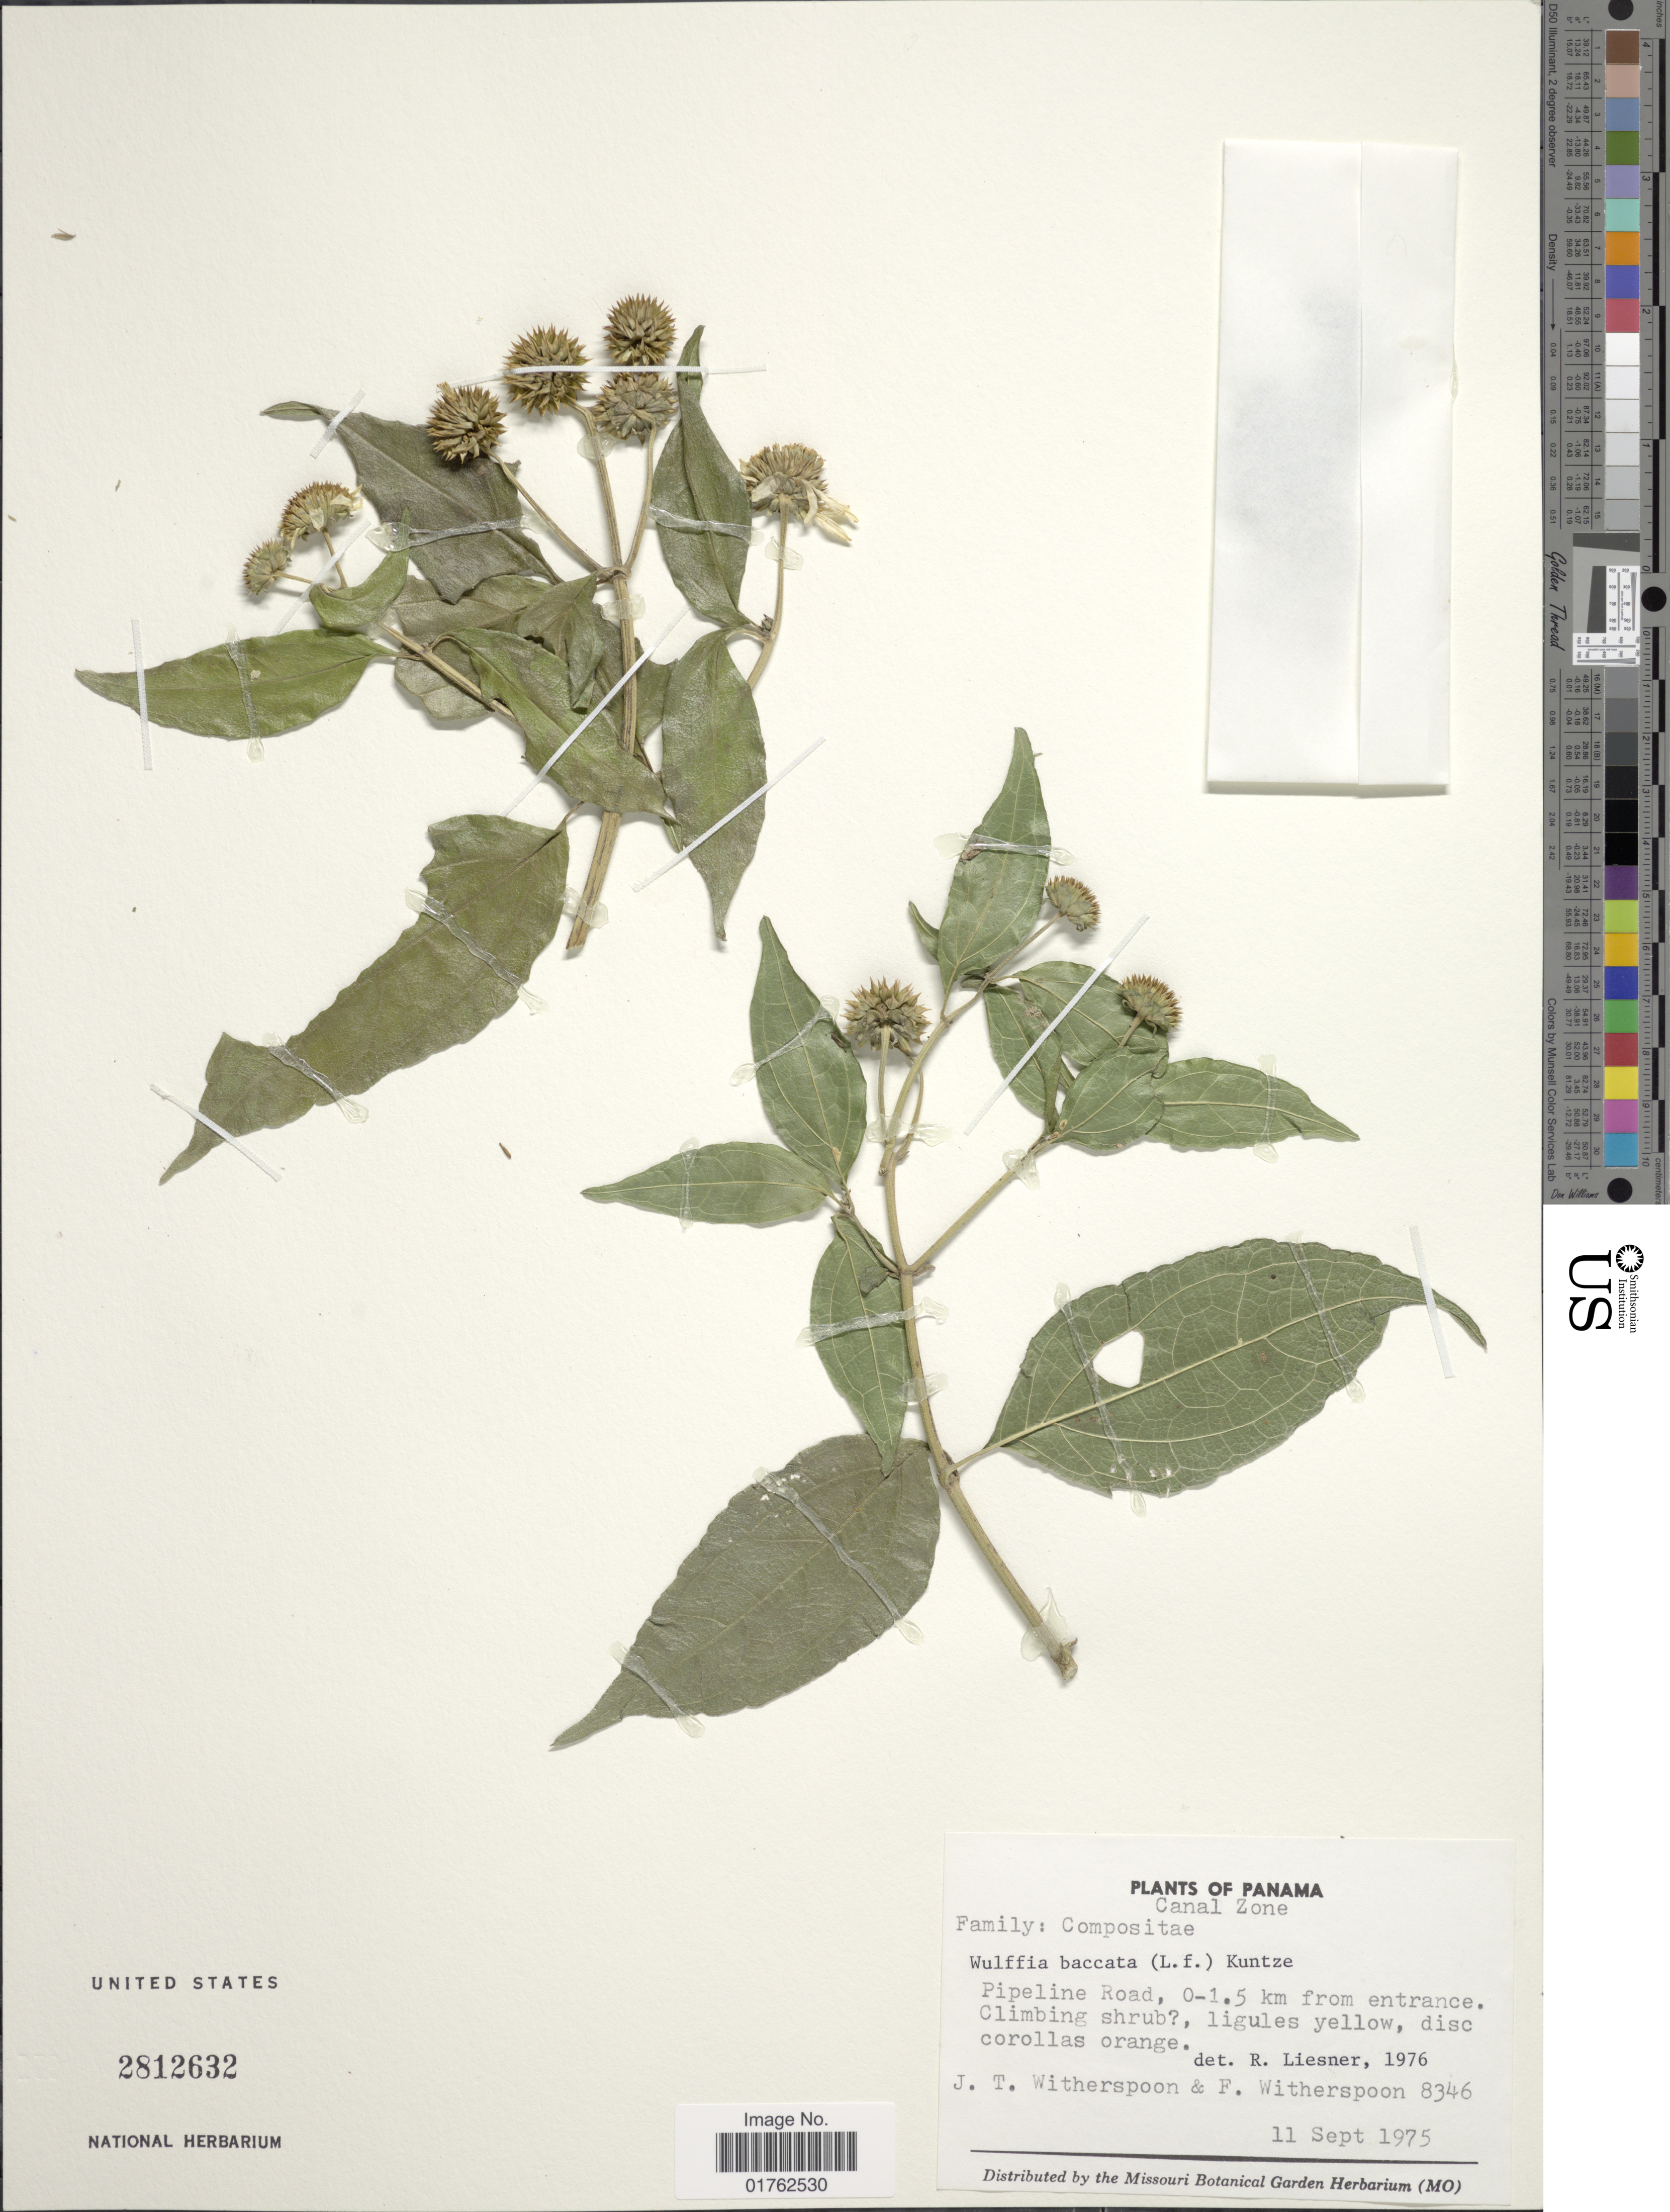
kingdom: Plantae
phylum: Tracheophyta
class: Magnoliopsida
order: Asterales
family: Asteraceae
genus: Wulffia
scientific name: Wulffia baccata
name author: (L. f.) Kuntze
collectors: J. Witherspoon & F. Witherspoon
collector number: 8346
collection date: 1975-09-11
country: Panama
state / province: Colón / Panamá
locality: Pipeline Road, 0-1.5 km from entrance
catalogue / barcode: US 2812632